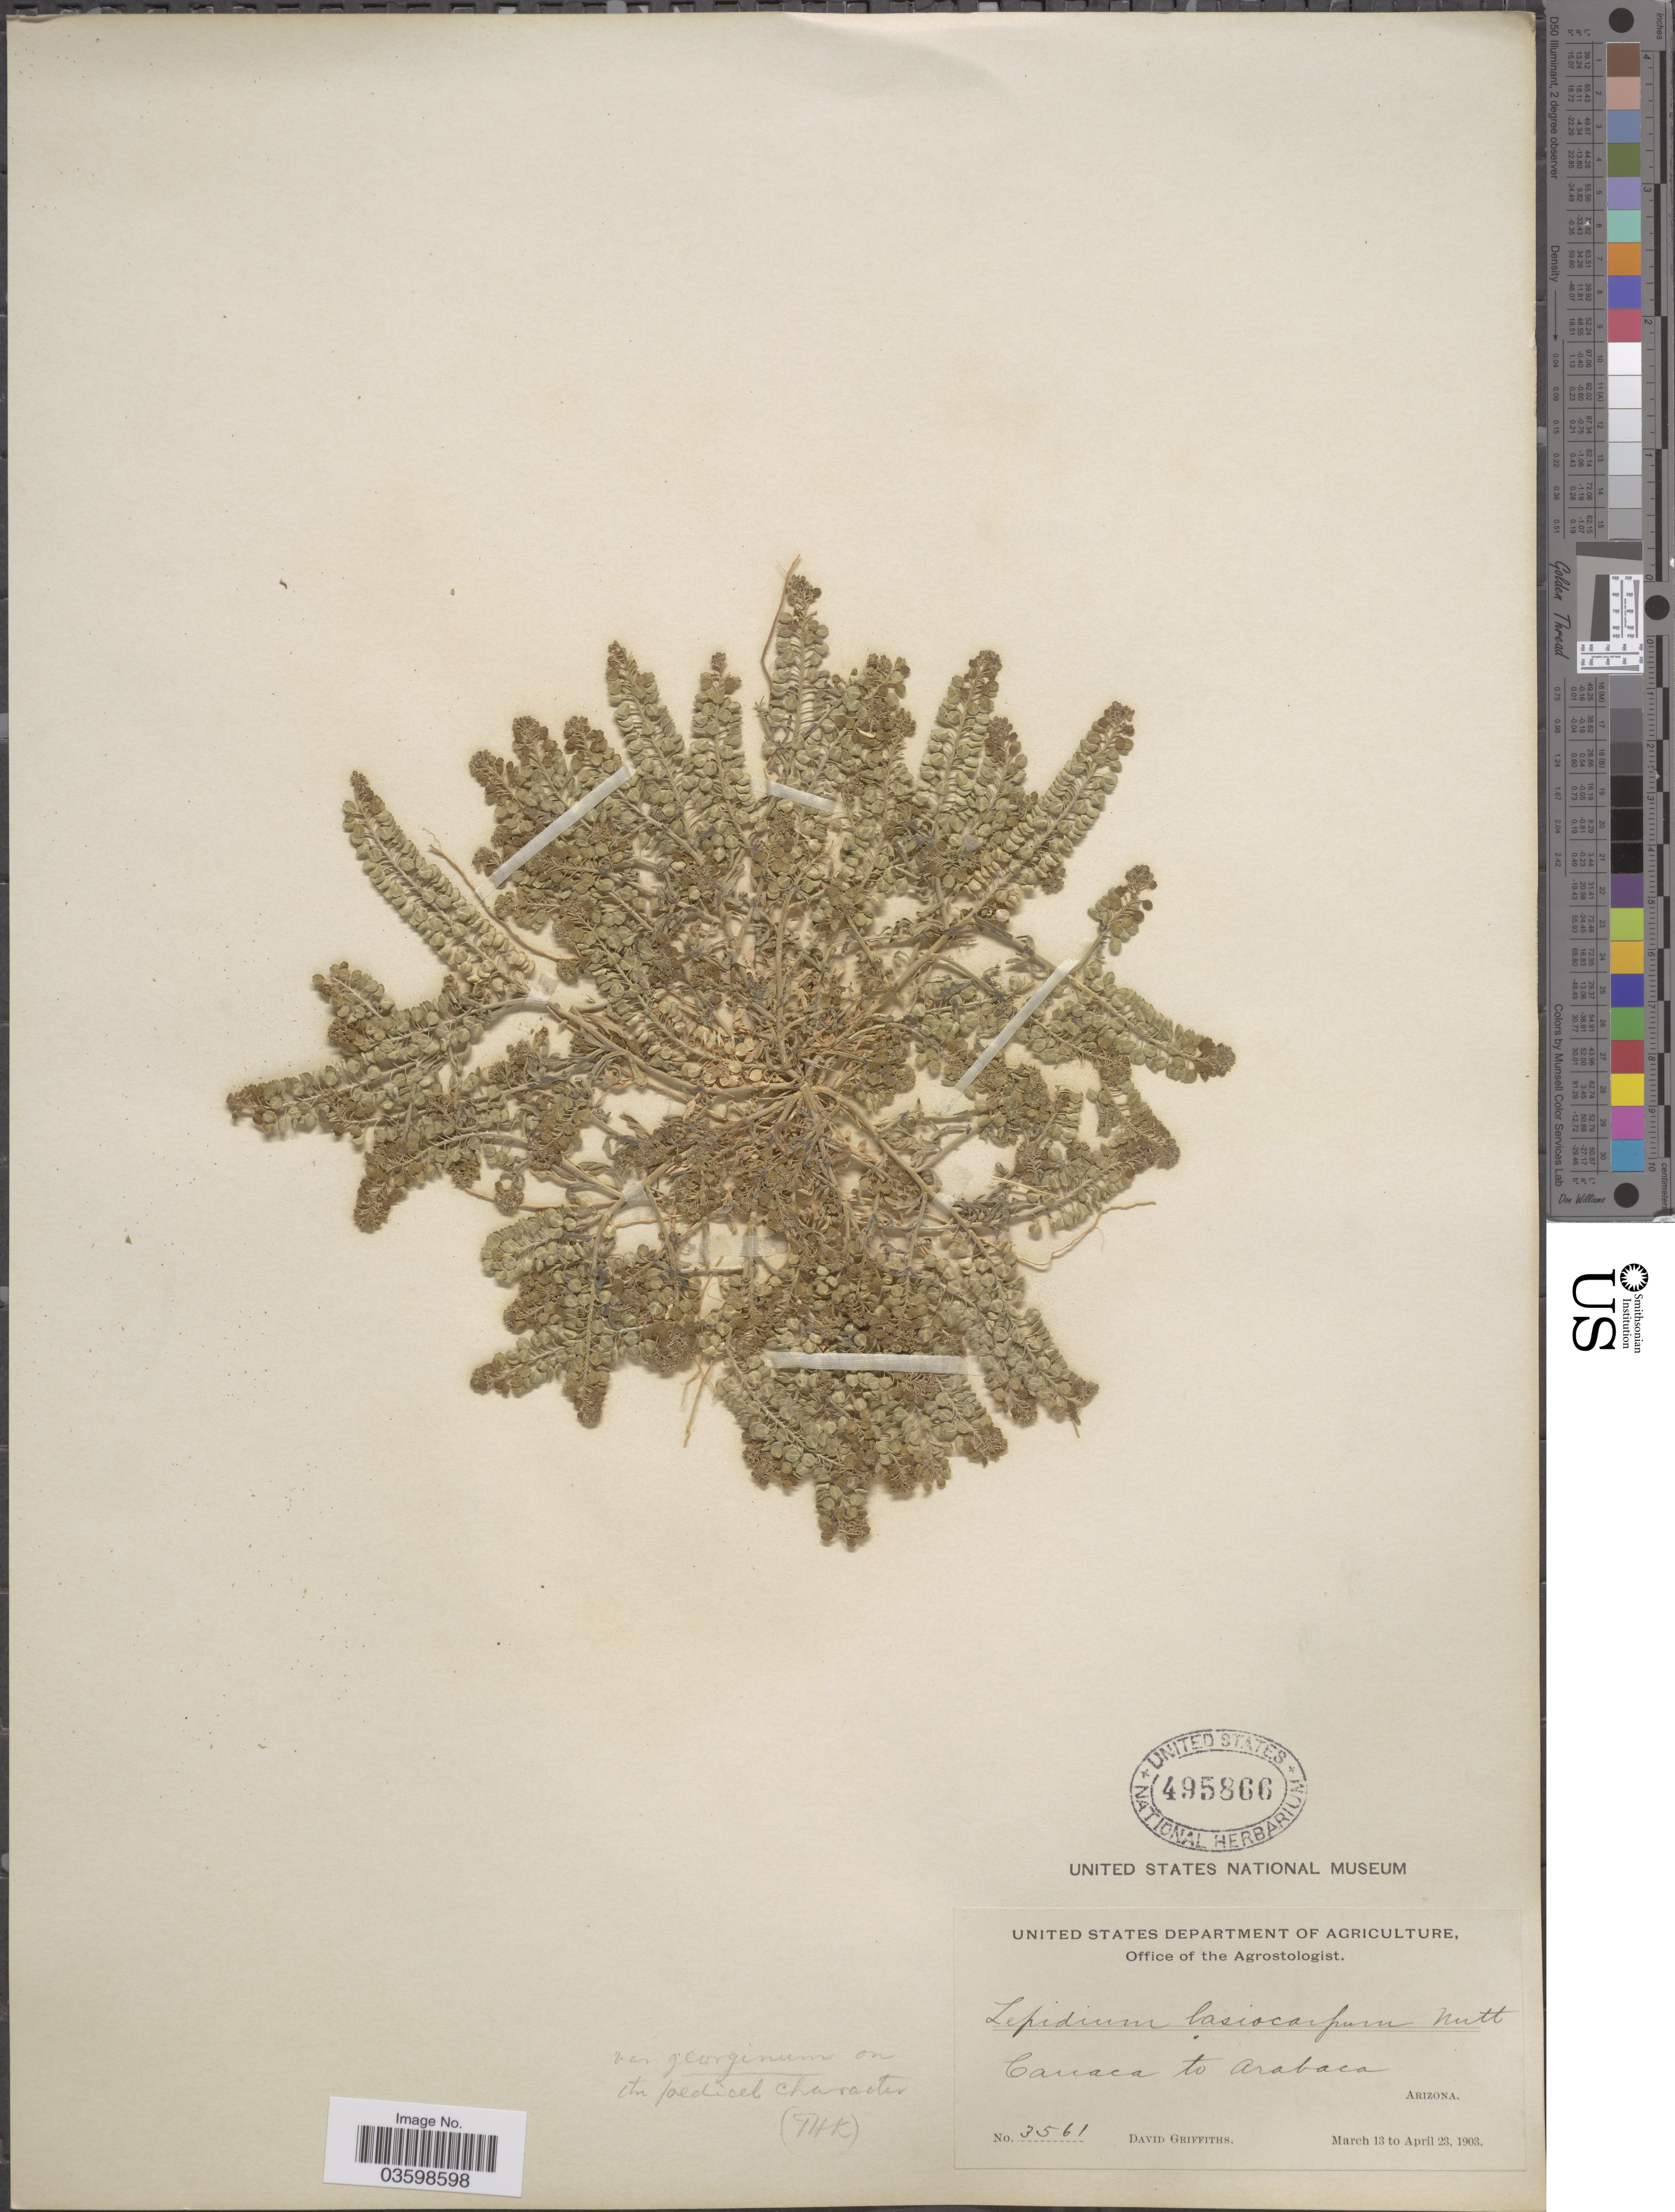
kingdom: Plantae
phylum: Tracheophyta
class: Magnoliopsida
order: Brassicales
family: Brassicaceae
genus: Lepidium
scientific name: Lepidium lasiocarpum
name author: Nutt.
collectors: D. Griffiths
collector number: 3561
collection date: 1903-04-13/1903-04-23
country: United States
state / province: Arizona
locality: Canaca to Arabaca.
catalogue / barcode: US 495866